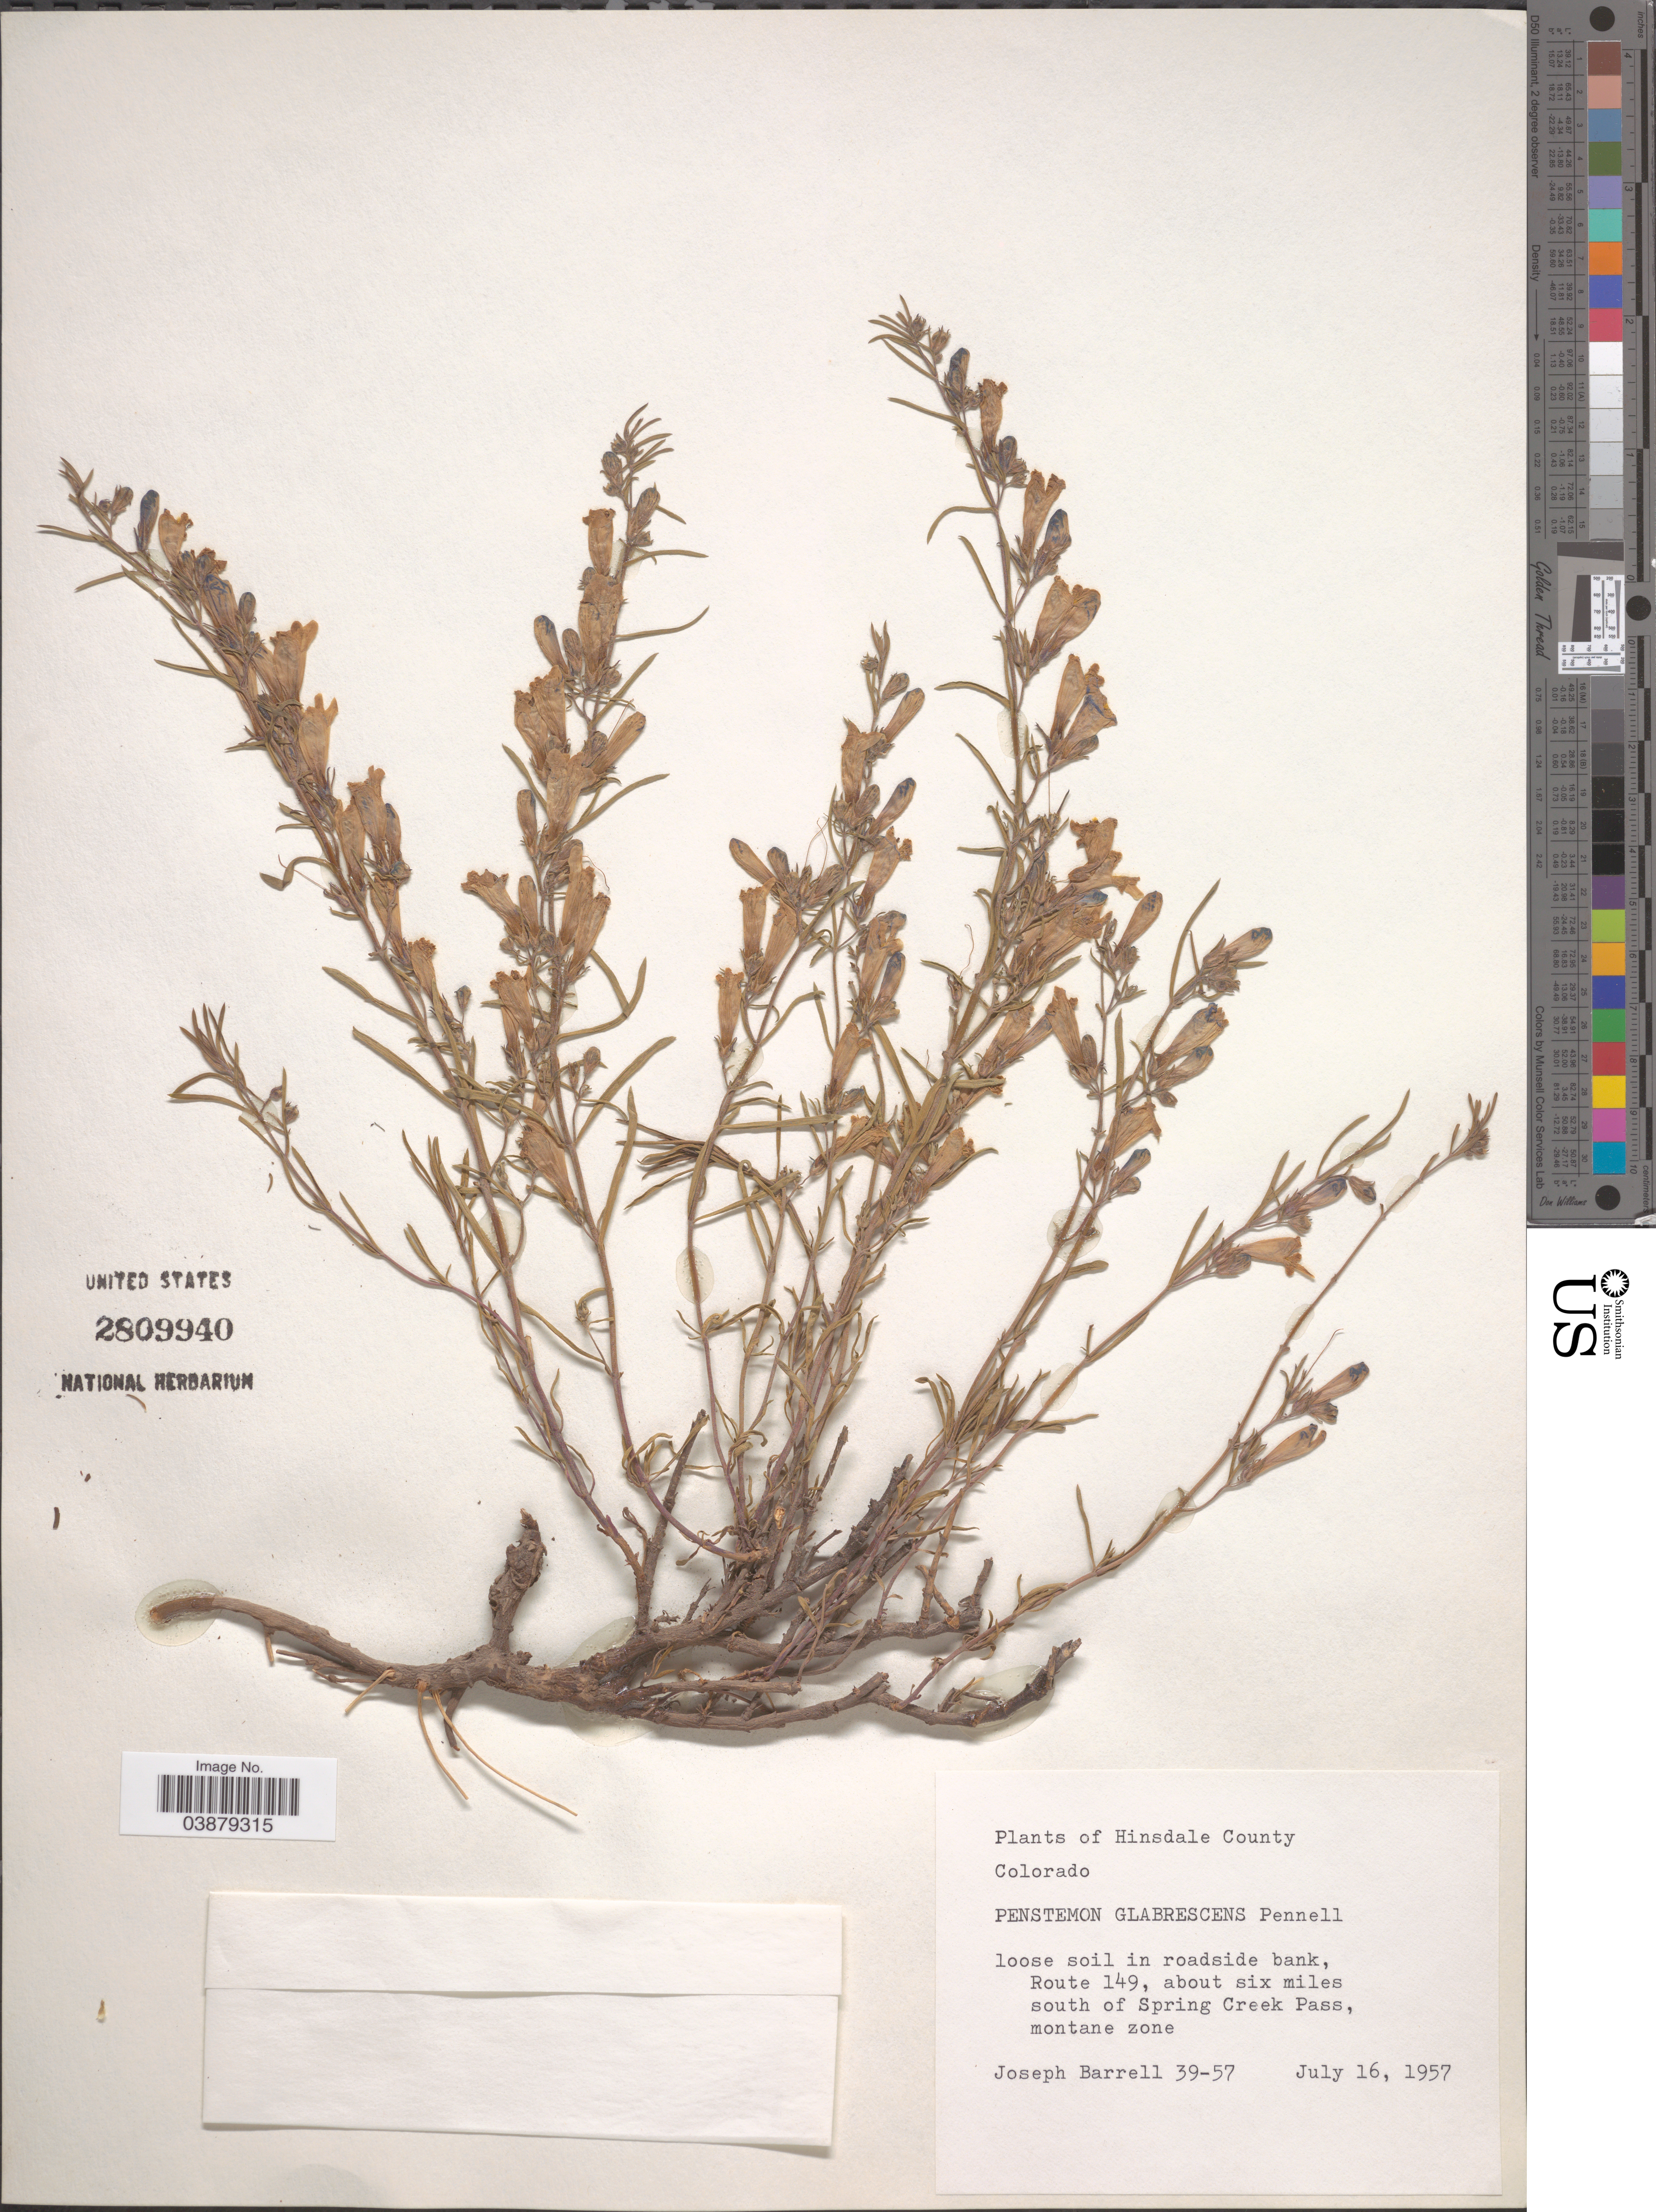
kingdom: Plantae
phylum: Tracheophyta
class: Magnoliopsida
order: Lamiales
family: Plantaginaceae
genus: Penstemon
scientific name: Penstemon sp.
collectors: J. Barrell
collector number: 39-57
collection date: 1957-07-16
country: United States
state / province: Colorado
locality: Hinsdale County. Route 149, about six miles south of Spring Creek Pass, montane zone.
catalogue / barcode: US 2809940